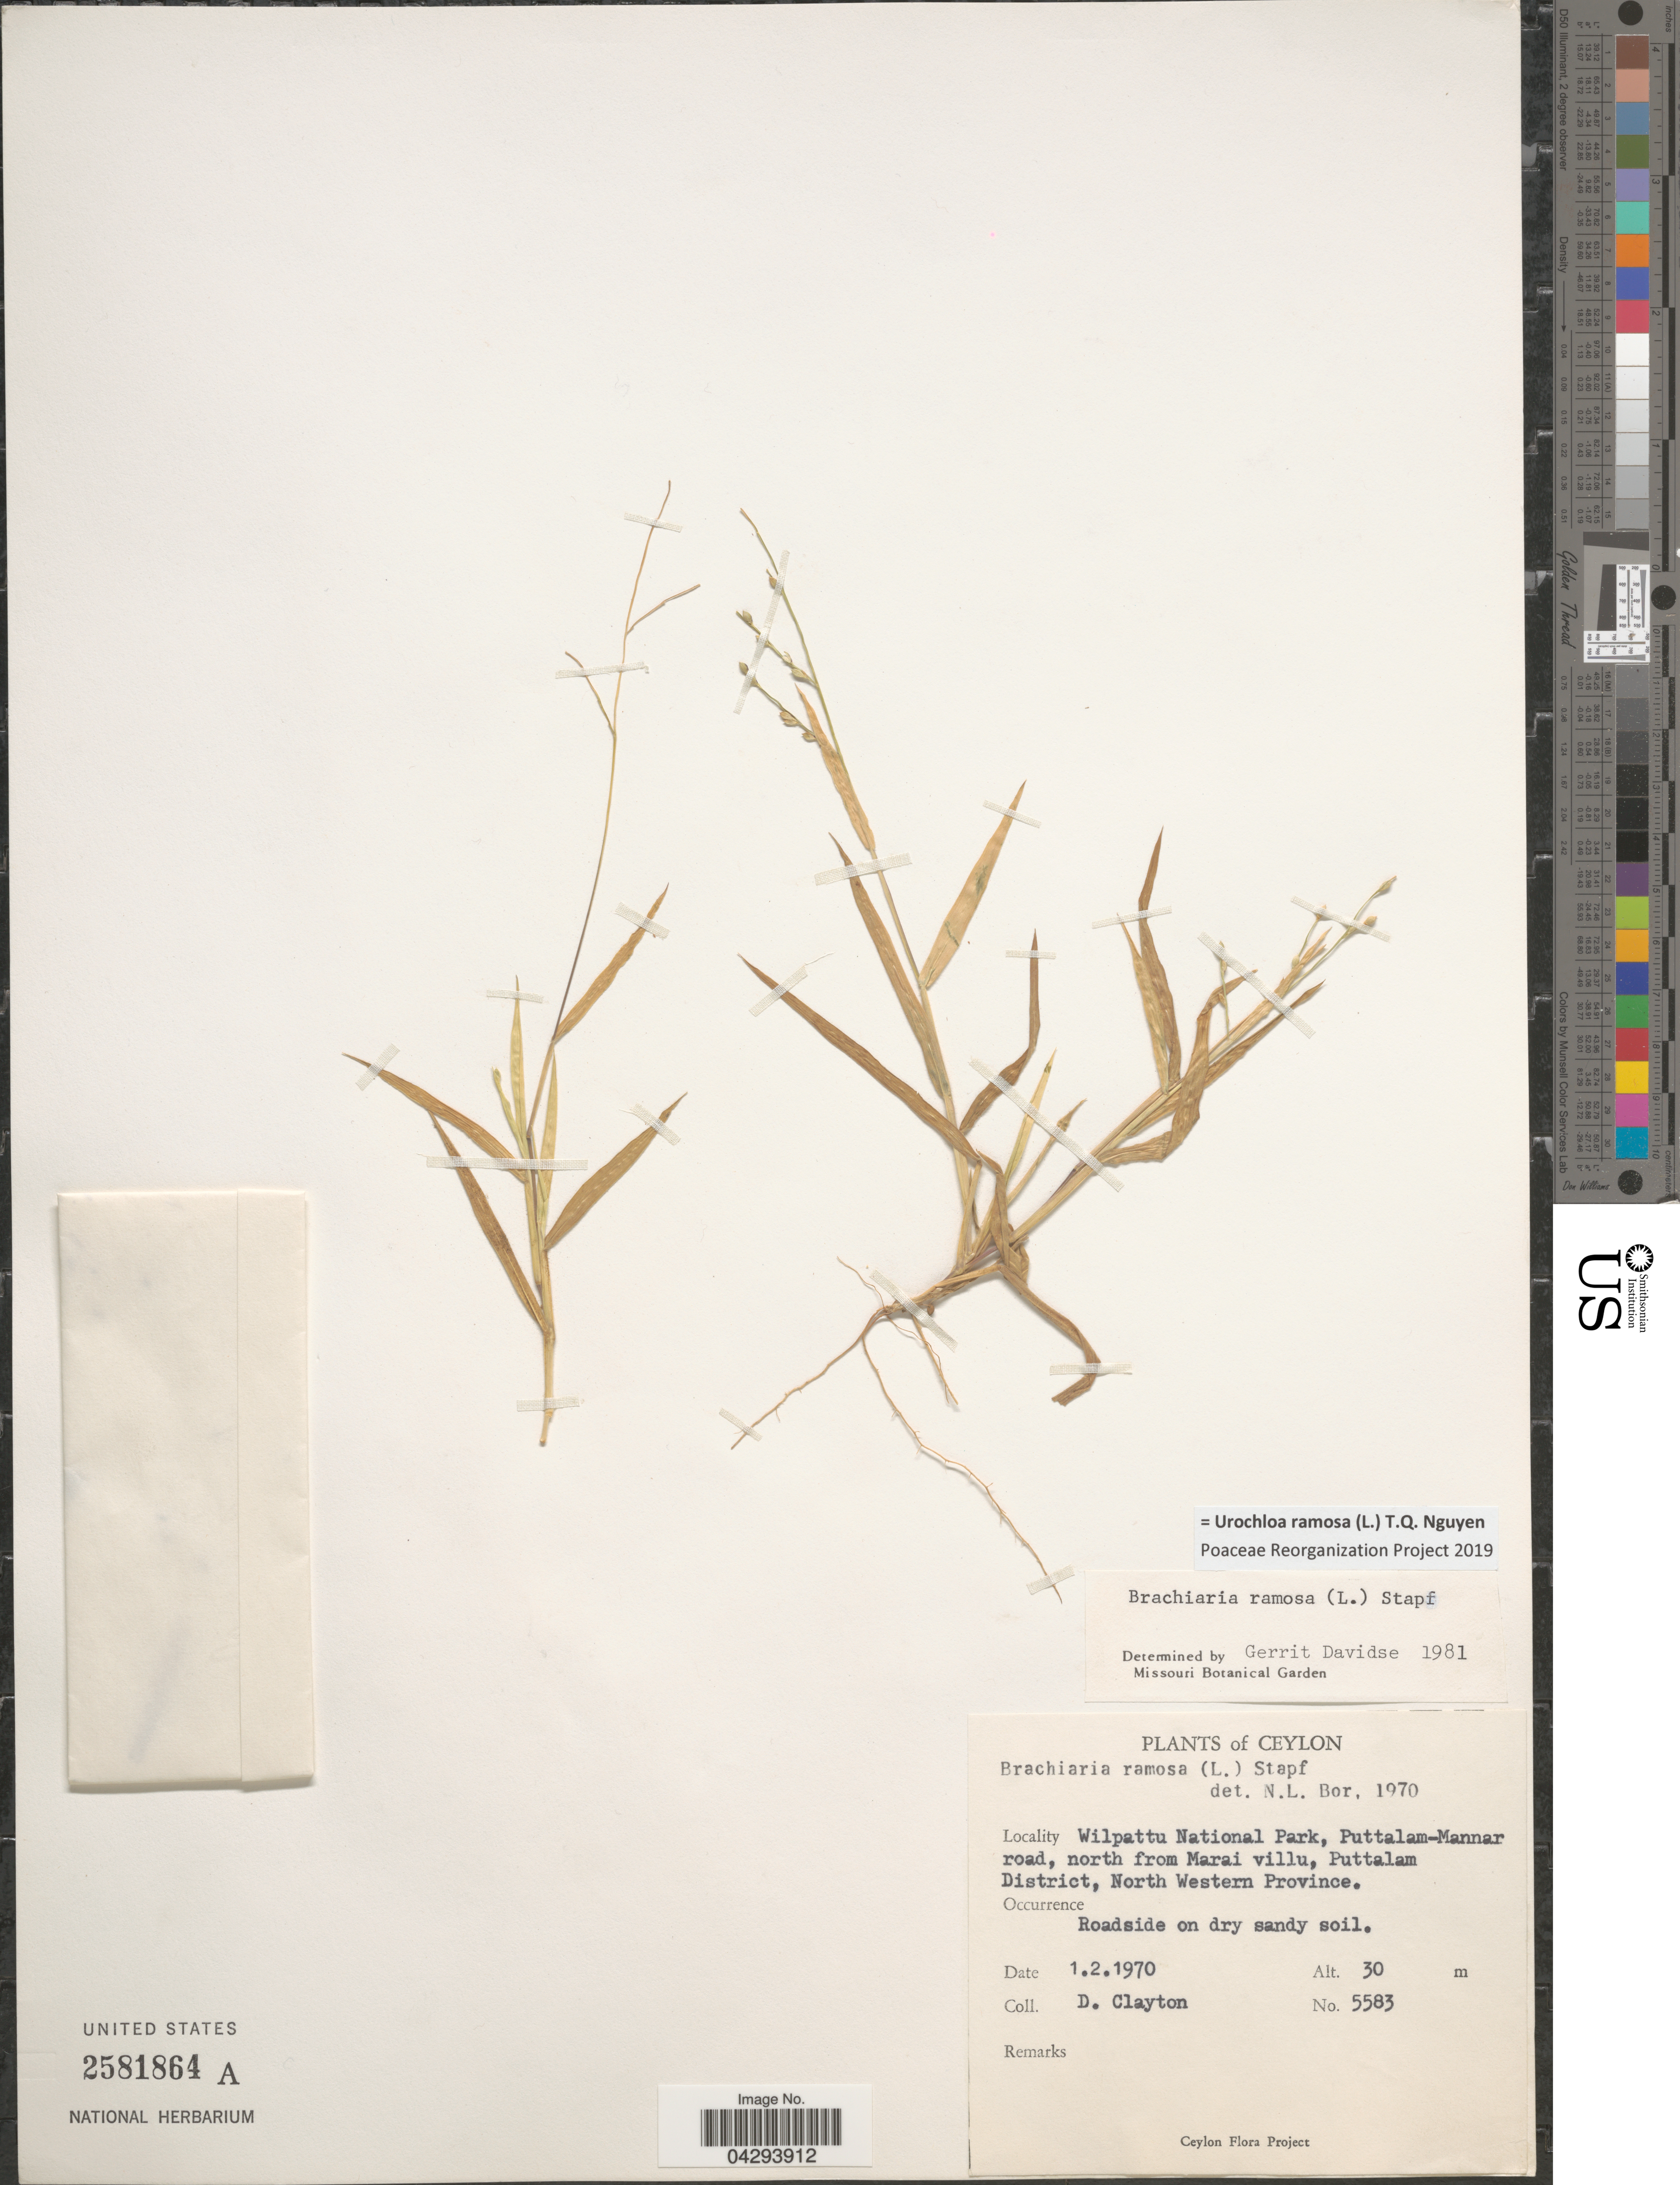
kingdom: Plantae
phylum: Tracheophyta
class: Liliopsida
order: Poales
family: Poaceae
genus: Urochloa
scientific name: Urochloa ramosa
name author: T.Q. Nguyen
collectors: D. Clayton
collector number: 5583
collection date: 1970-02-01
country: Sri Lanka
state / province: North Western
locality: Ceylon. Wilpattu National Park, Puttalam-Mannar road, north from Marai villu, Puttalam District.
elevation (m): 30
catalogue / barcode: US 2581864A